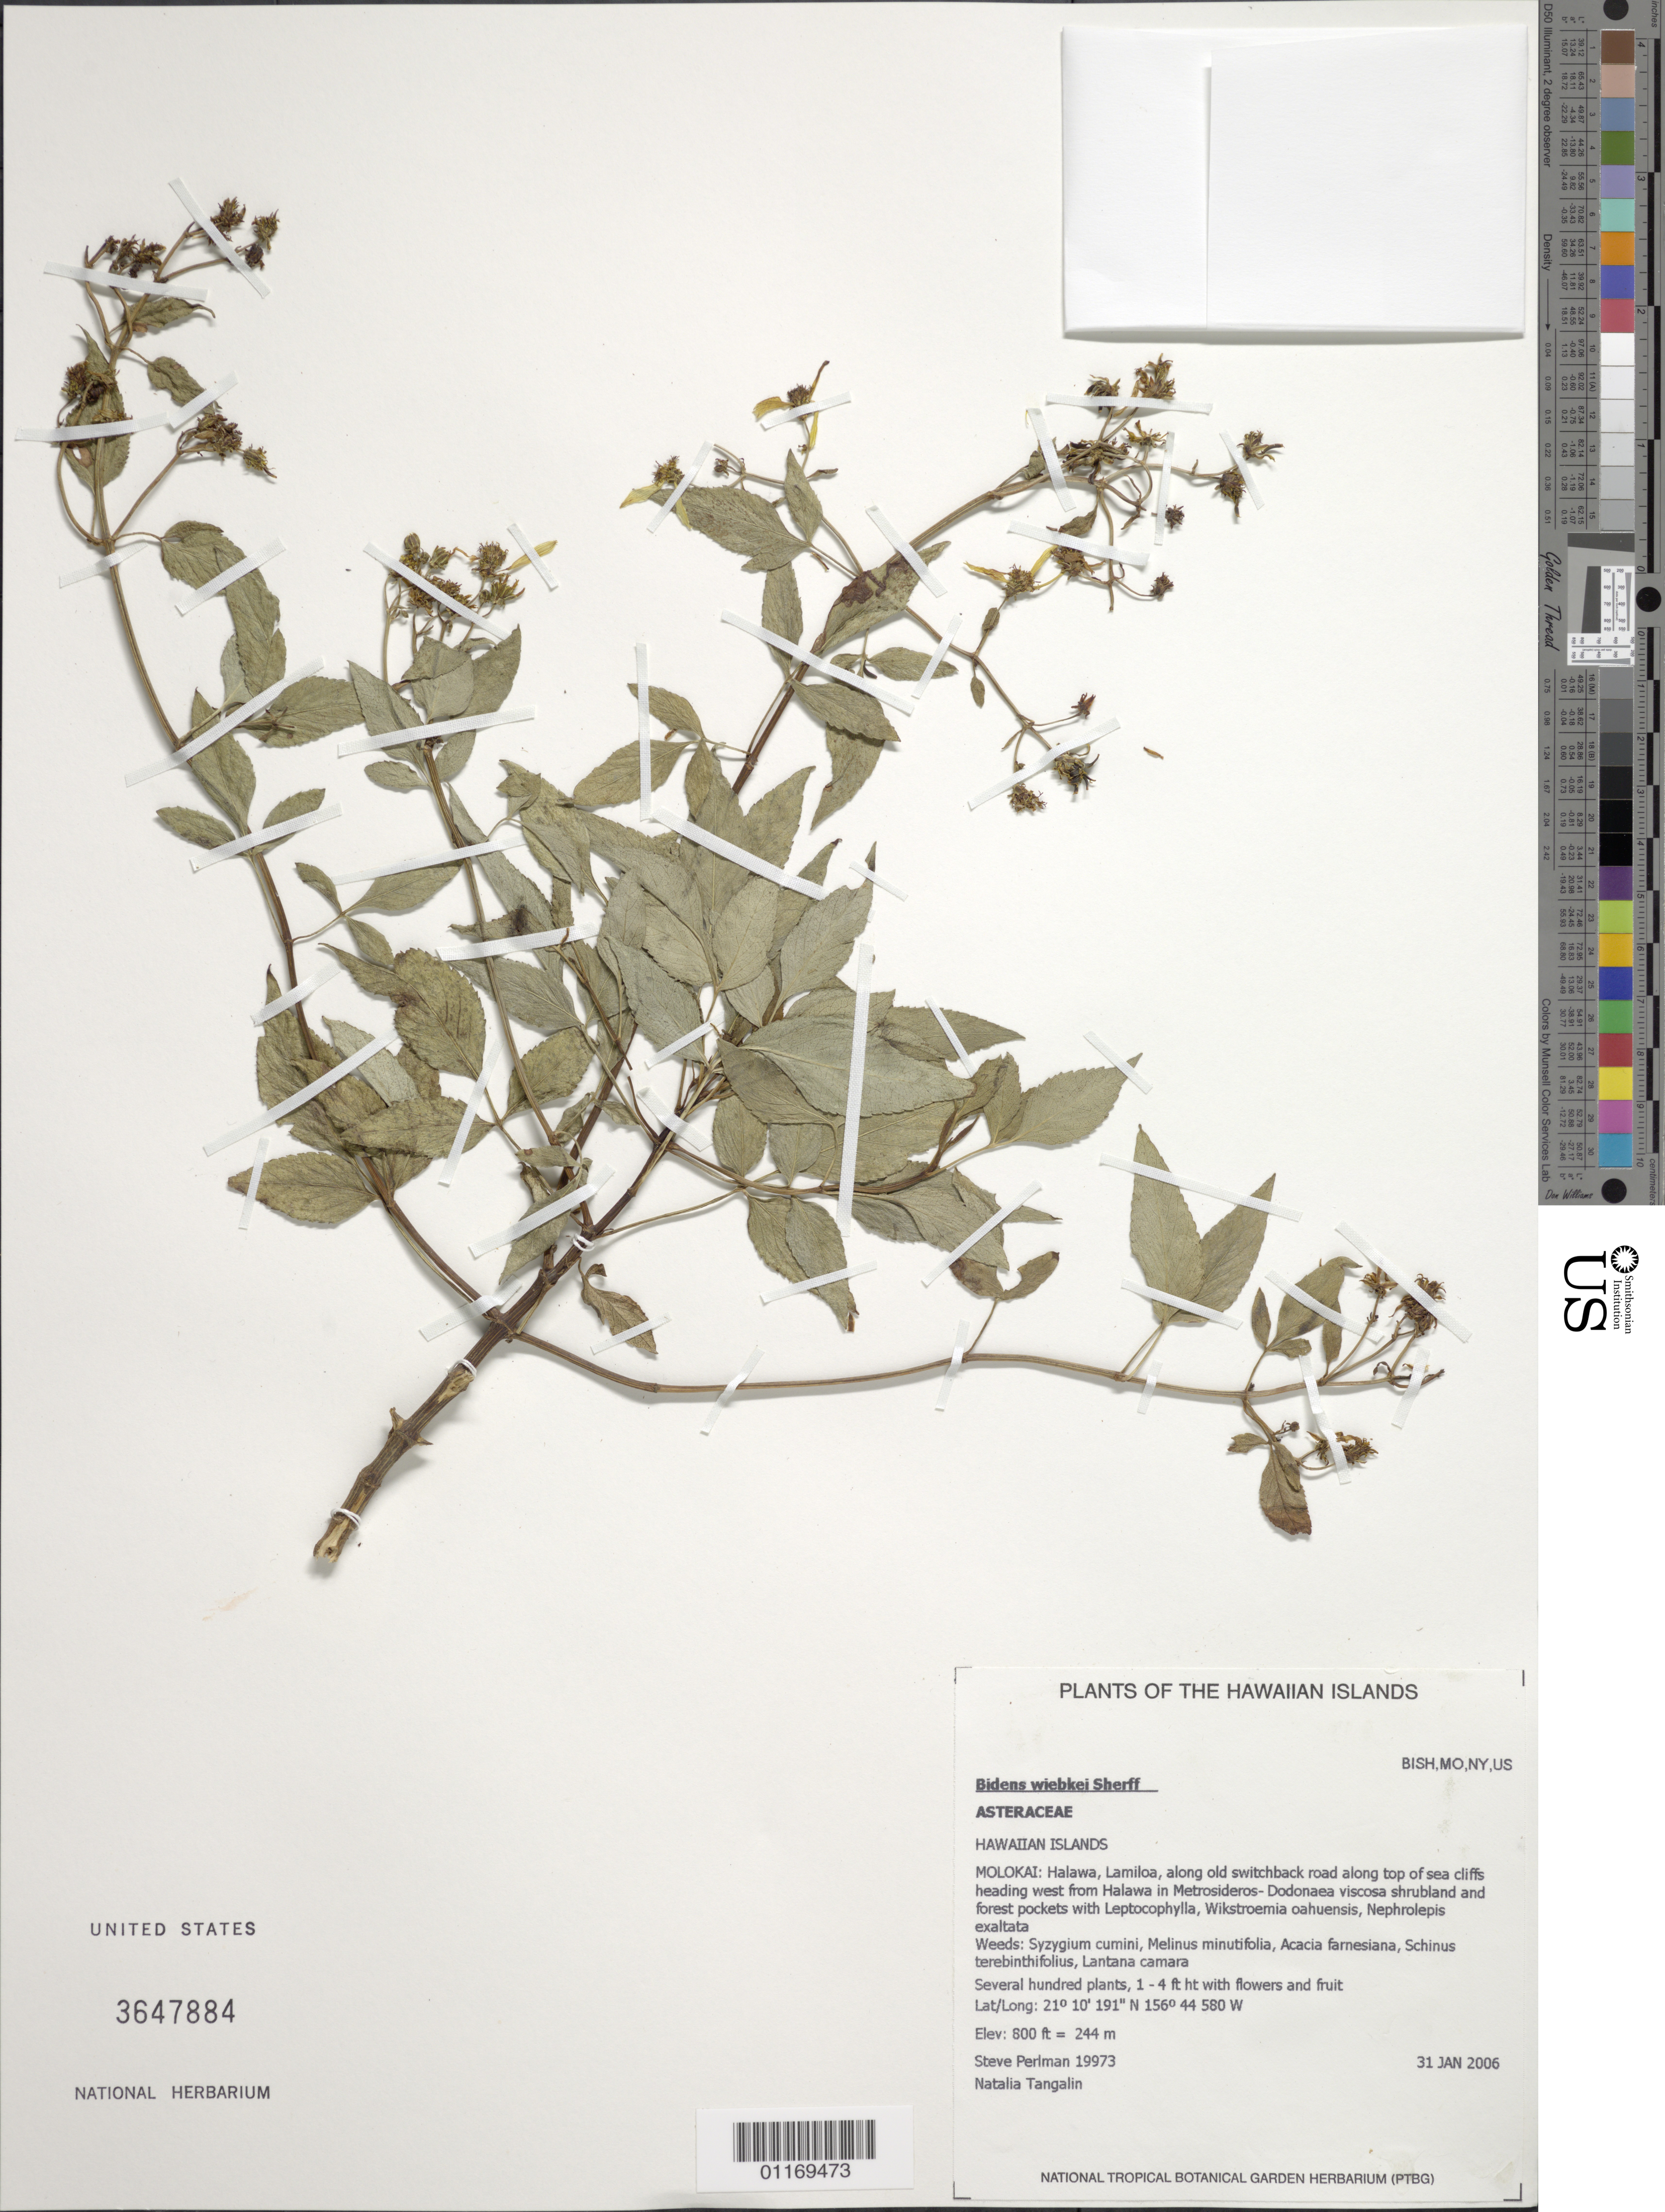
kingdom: Plantae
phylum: Tracheophyta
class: Magnoliopsida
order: Asterales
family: Asteraceae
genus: Bidens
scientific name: Bidens wiebkei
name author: Sherff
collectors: S. P. Perlman & N. Tangalin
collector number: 19973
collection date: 2006-01-31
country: United States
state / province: Hawaii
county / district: Maui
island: Moloka'i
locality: Halawa, Lamiloa, along old switchback road along top of sea cliffs heading west from Halawa.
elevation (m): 244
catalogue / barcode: US 3647884